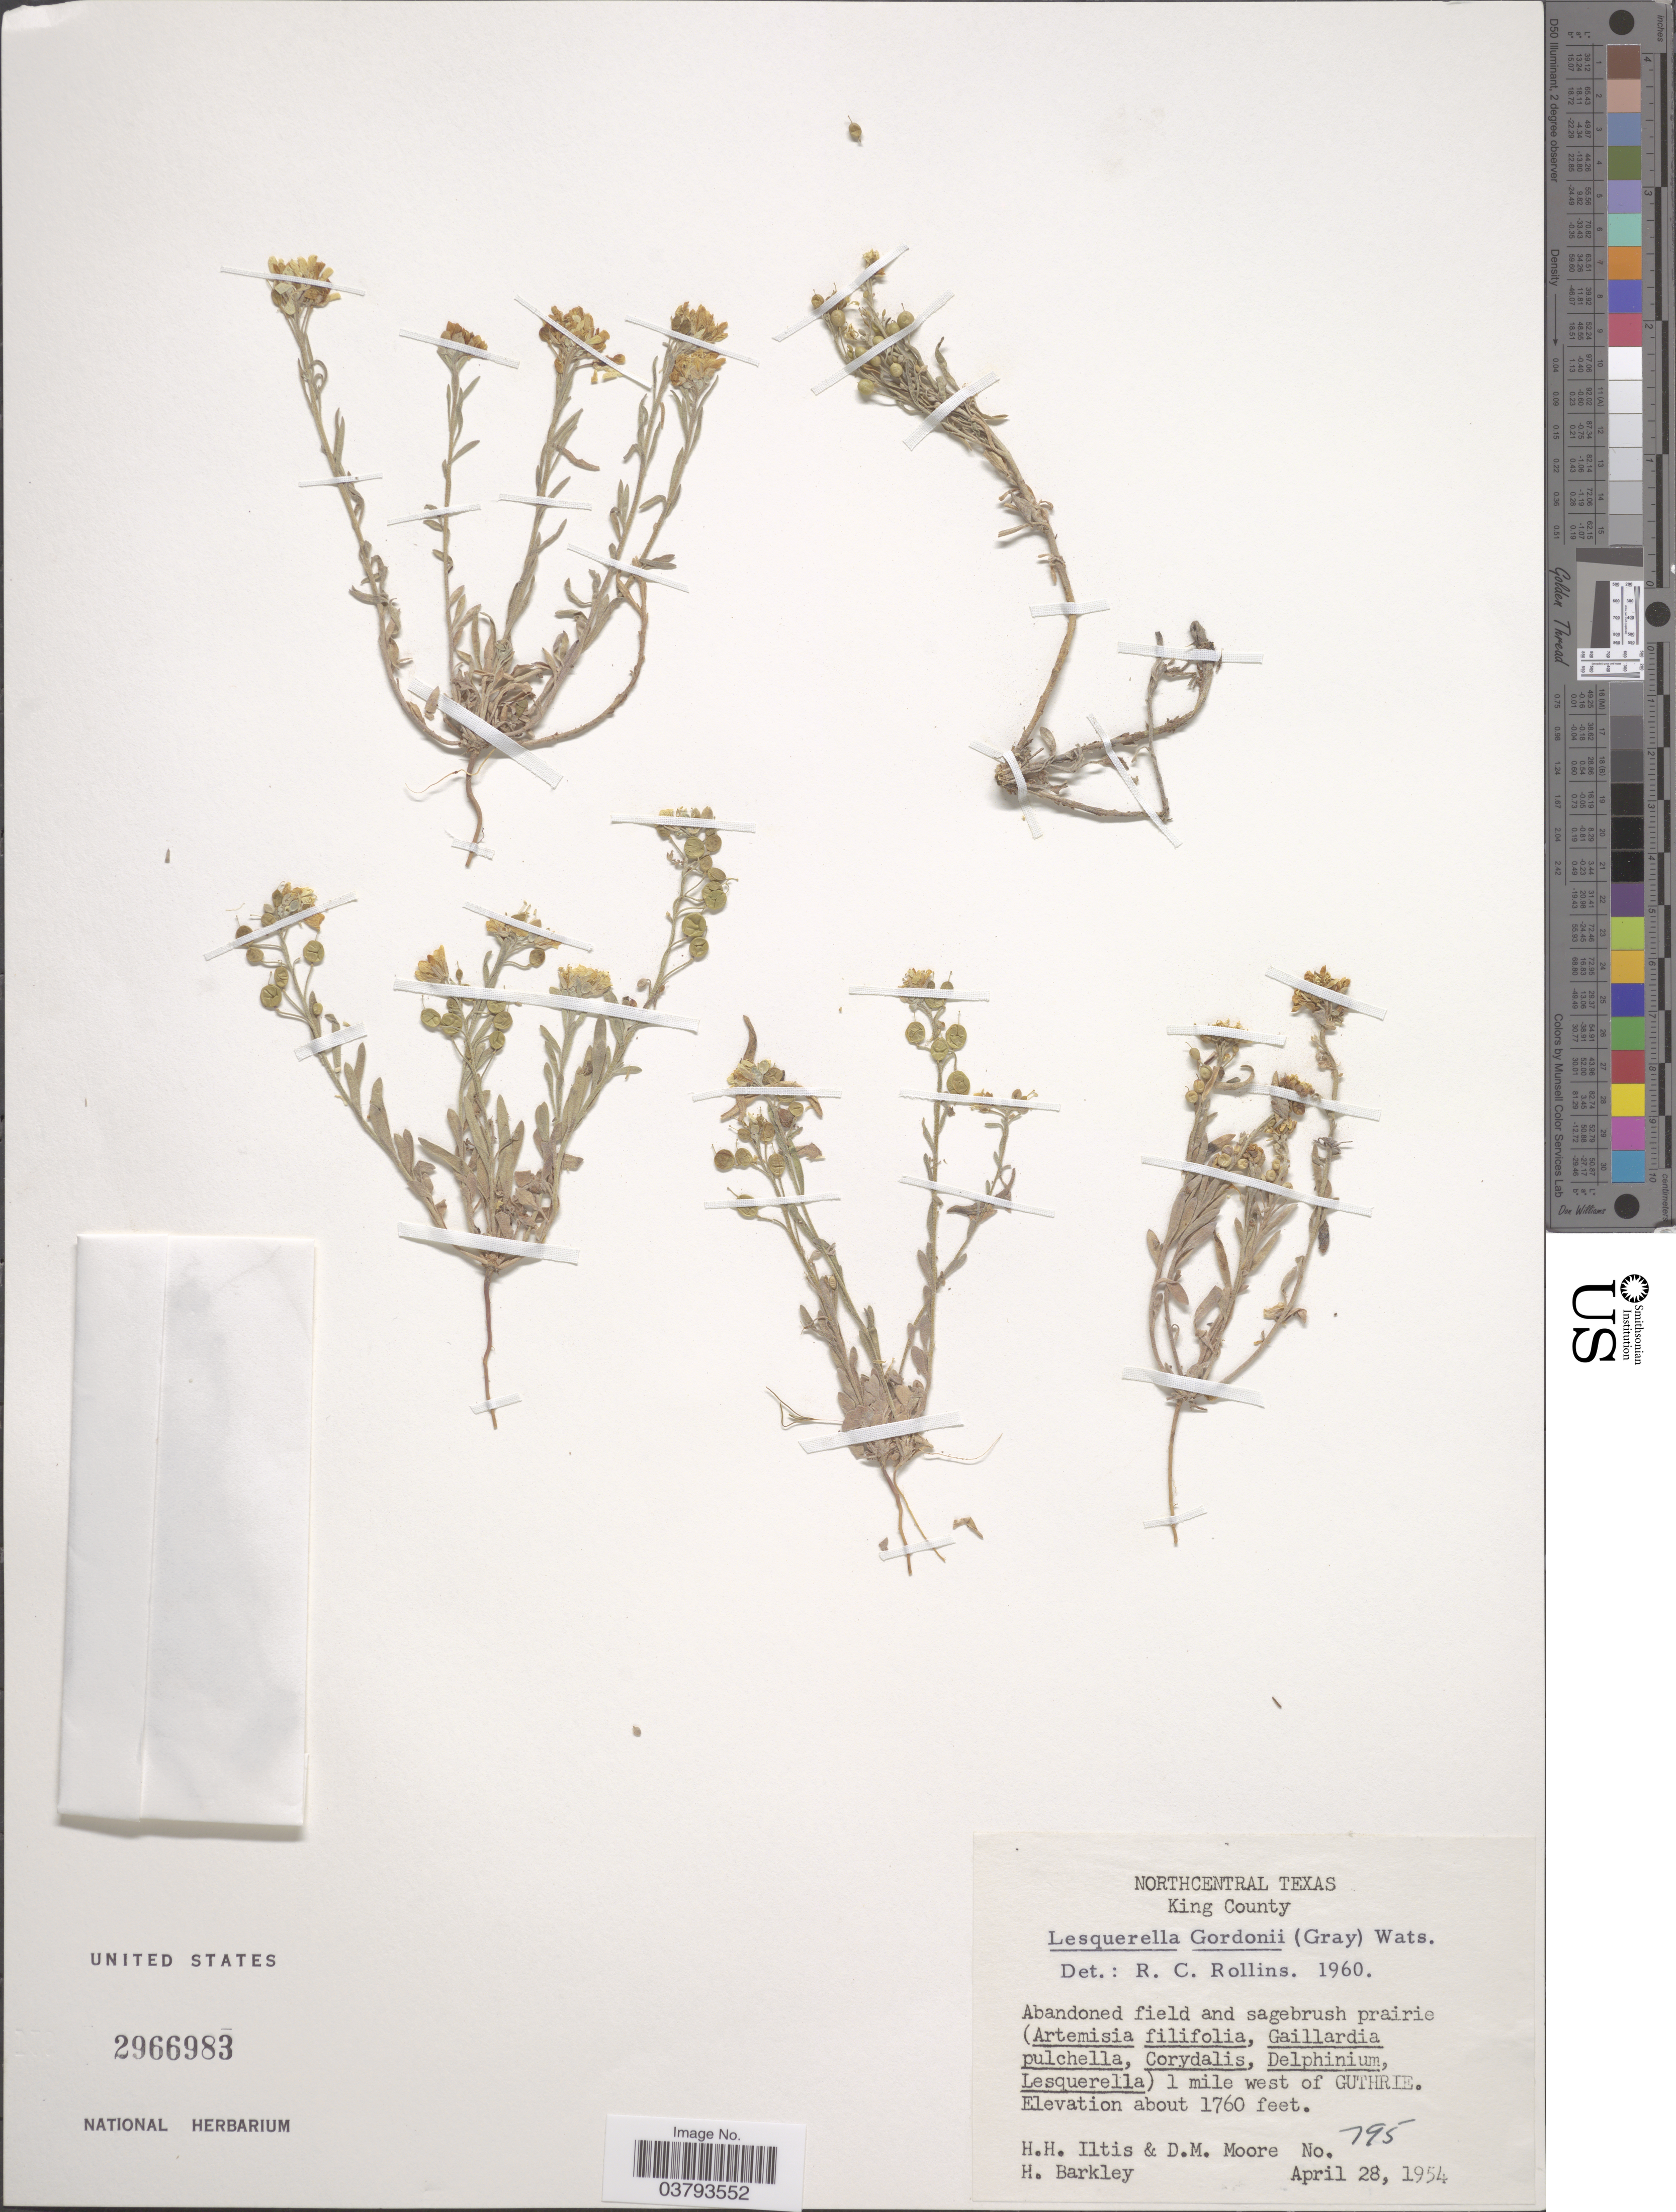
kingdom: Plantae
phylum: Tracheophyta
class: Magnoliopsida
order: Brassicales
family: Brassicaceae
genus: Lesquerella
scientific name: Lesquerella gordonii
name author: (A. Gray) S. Watson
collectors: H. H. Iltis, D. Moore & H. Barkley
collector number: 795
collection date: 1954-04-28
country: United States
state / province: Texas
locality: Northcentral Texas. King County. 1 mile west of Guthrie.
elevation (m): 536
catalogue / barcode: US 2966983